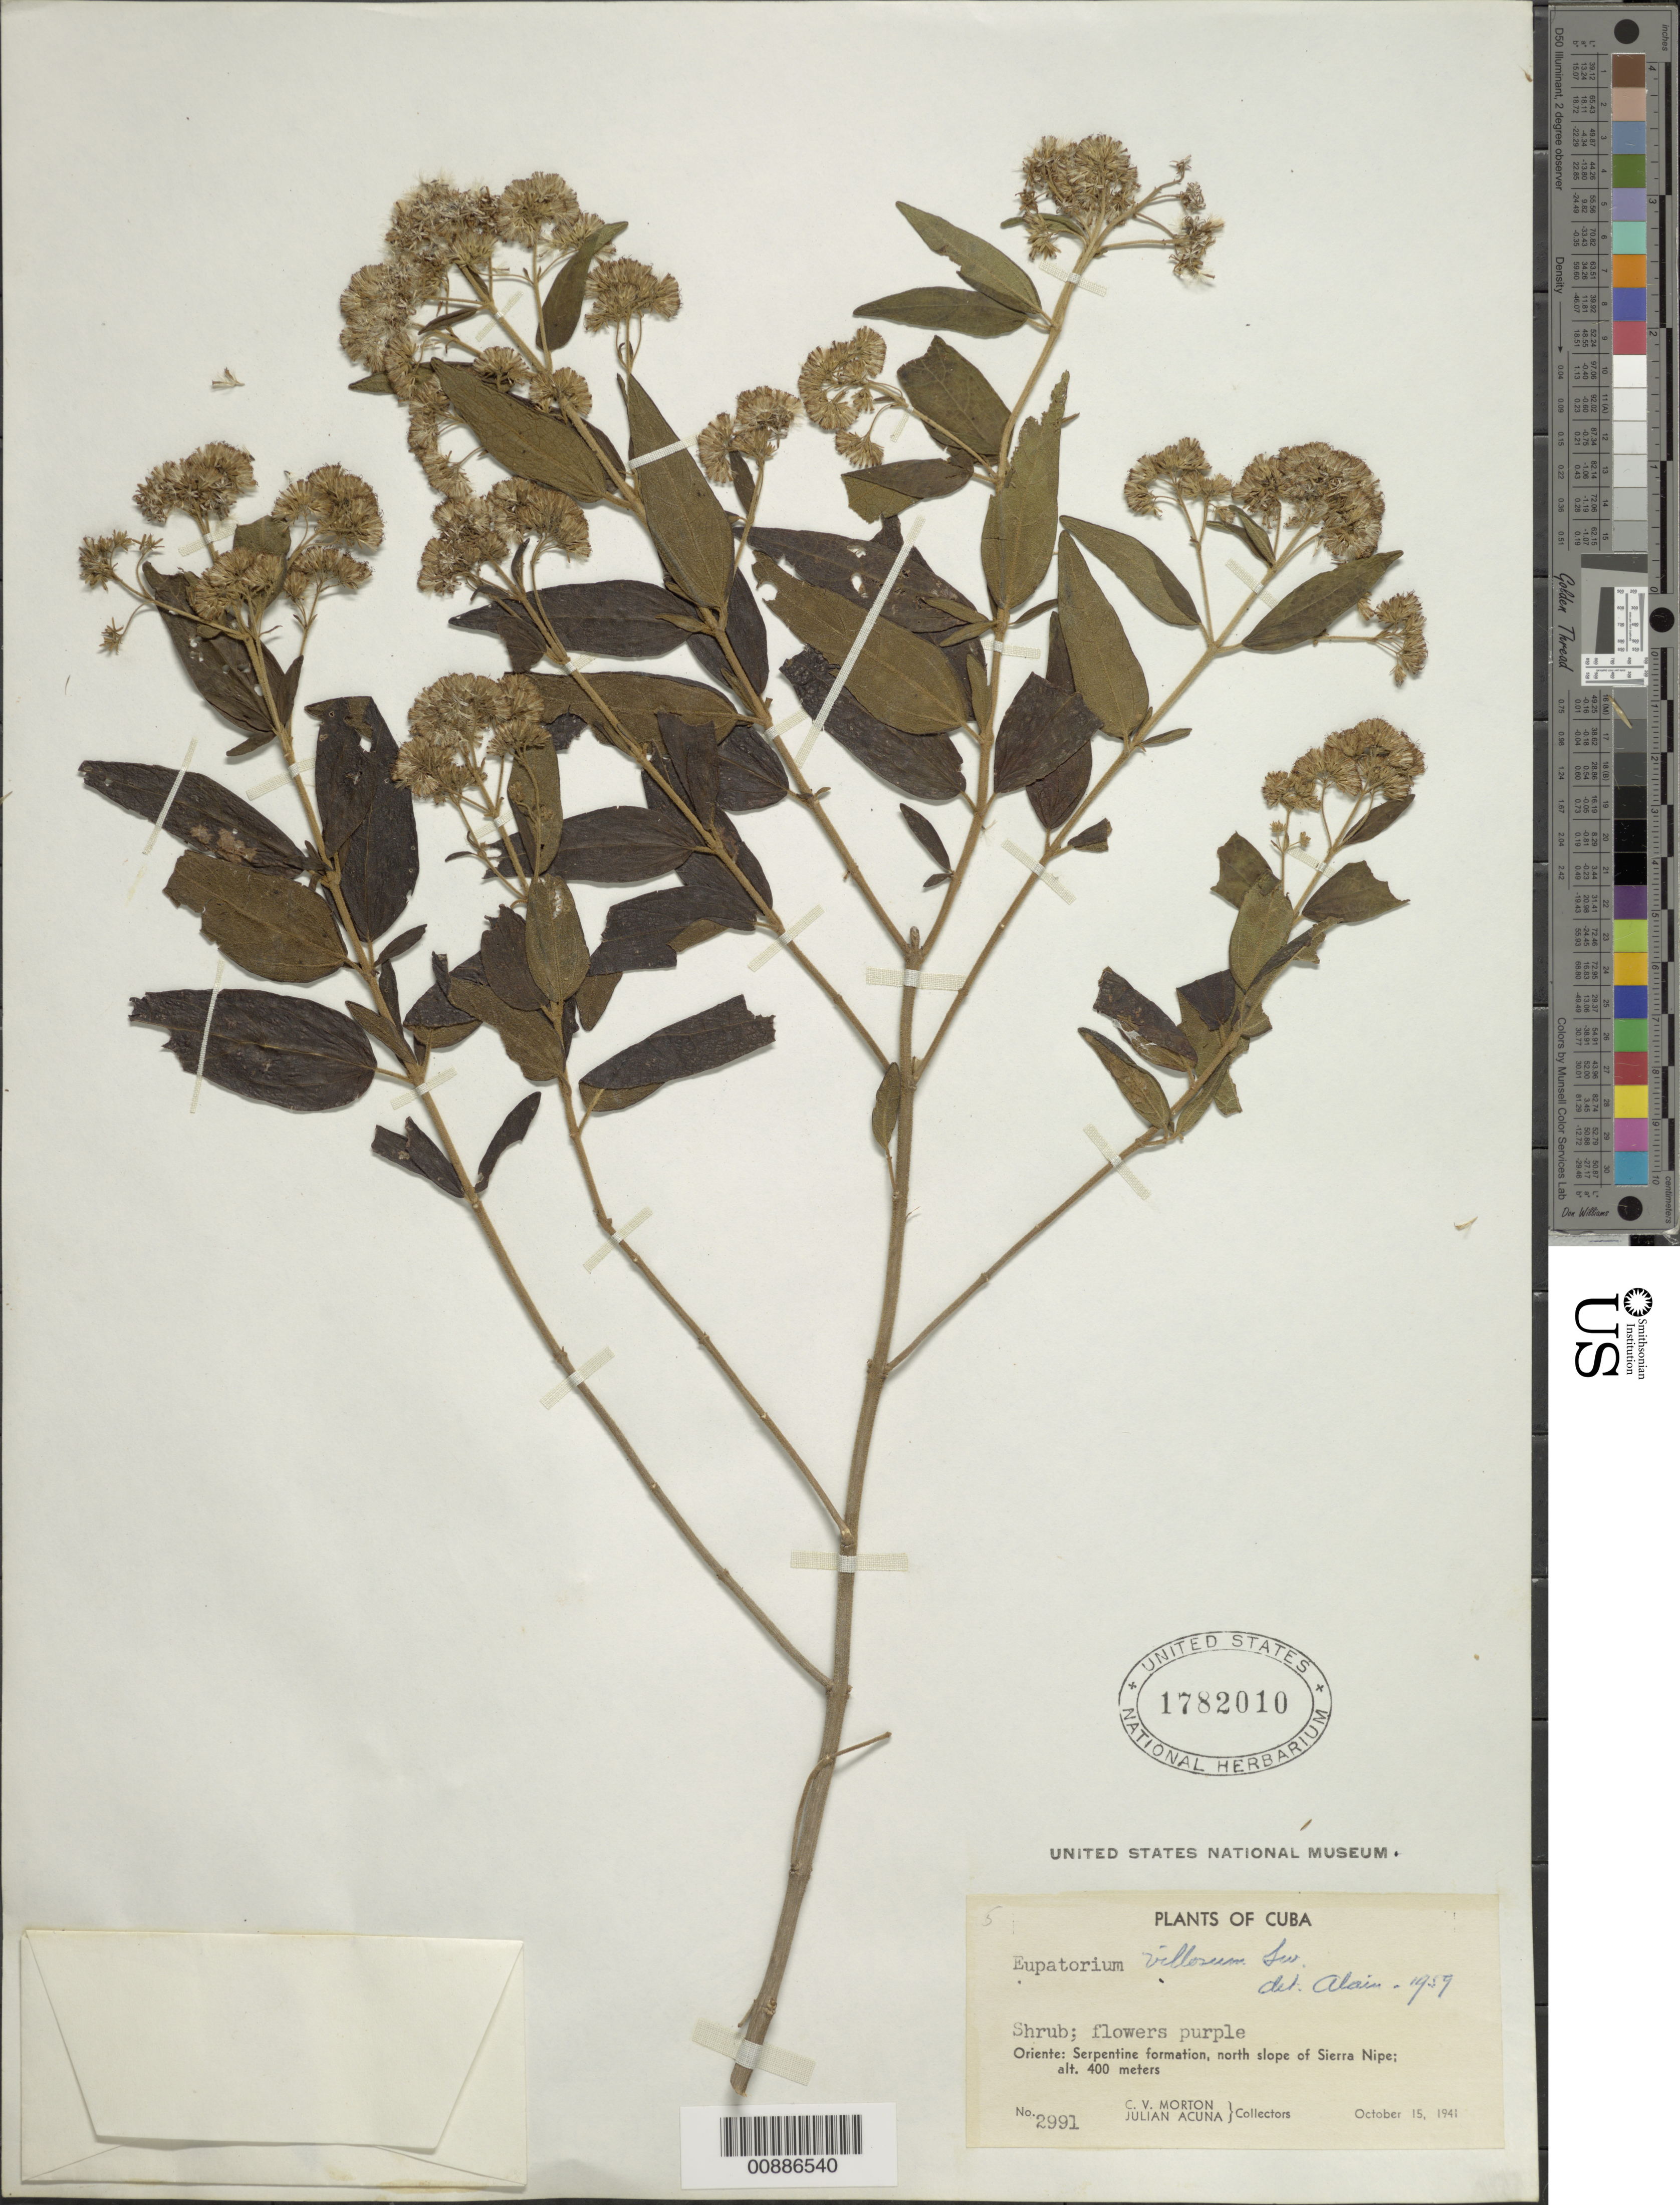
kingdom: Plantae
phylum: Tracheophyta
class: Magnoliopsida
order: Asterales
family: Asteraceae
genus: Koanophyllon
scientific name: Koanophyllon villosum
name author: (Sw.) R.M. King & H. Rob.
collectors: C. V. Morton & J. Acuña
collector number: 2991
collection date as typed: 15 Oct 1941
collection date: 1941-10-15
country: Cuba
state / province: Oriente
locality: North slope of Sierra Nipe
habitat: Serpentine formation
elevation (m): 400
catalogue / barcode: US 1782010